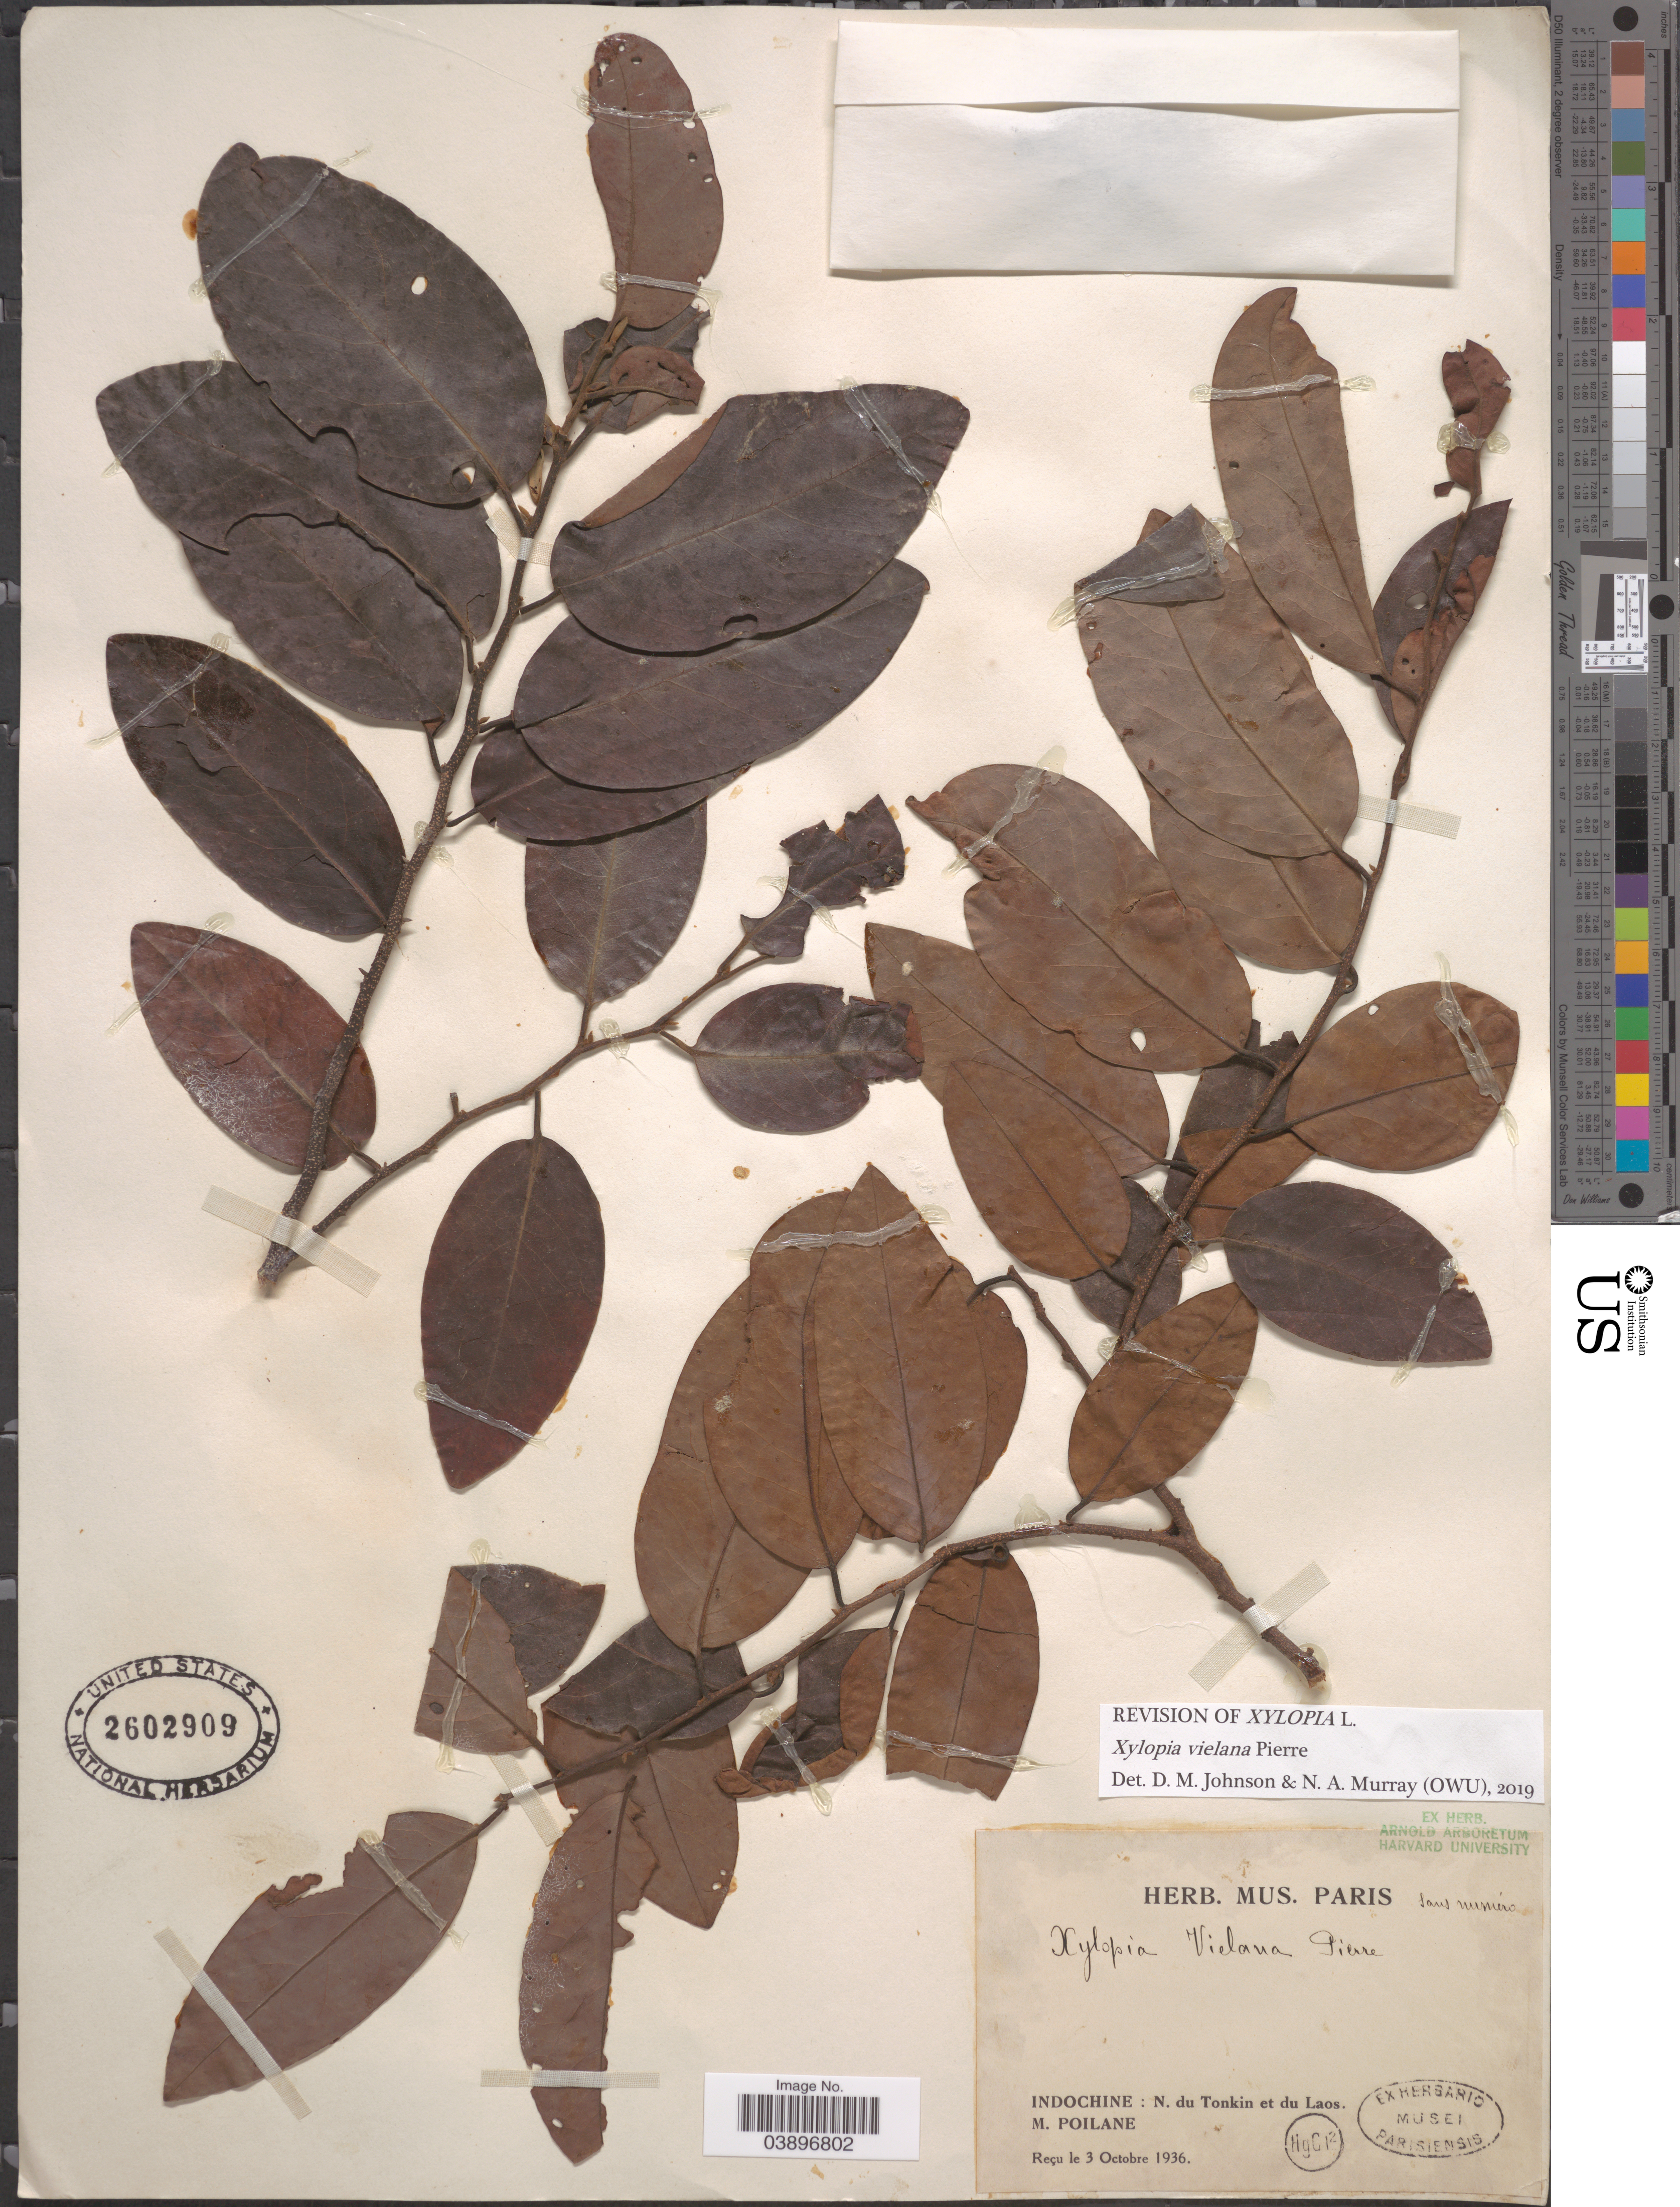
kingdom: Plantae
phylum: Tracheophyta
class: Magnoliopsida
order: Magnoliales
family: Annonaceae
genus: Xylopia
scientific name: Xylopia vielana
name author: Pierre et al.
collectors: M. Poilane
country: Laos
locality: Indochine: N. du Tonkin et du Laos.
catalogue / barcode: US 2602909